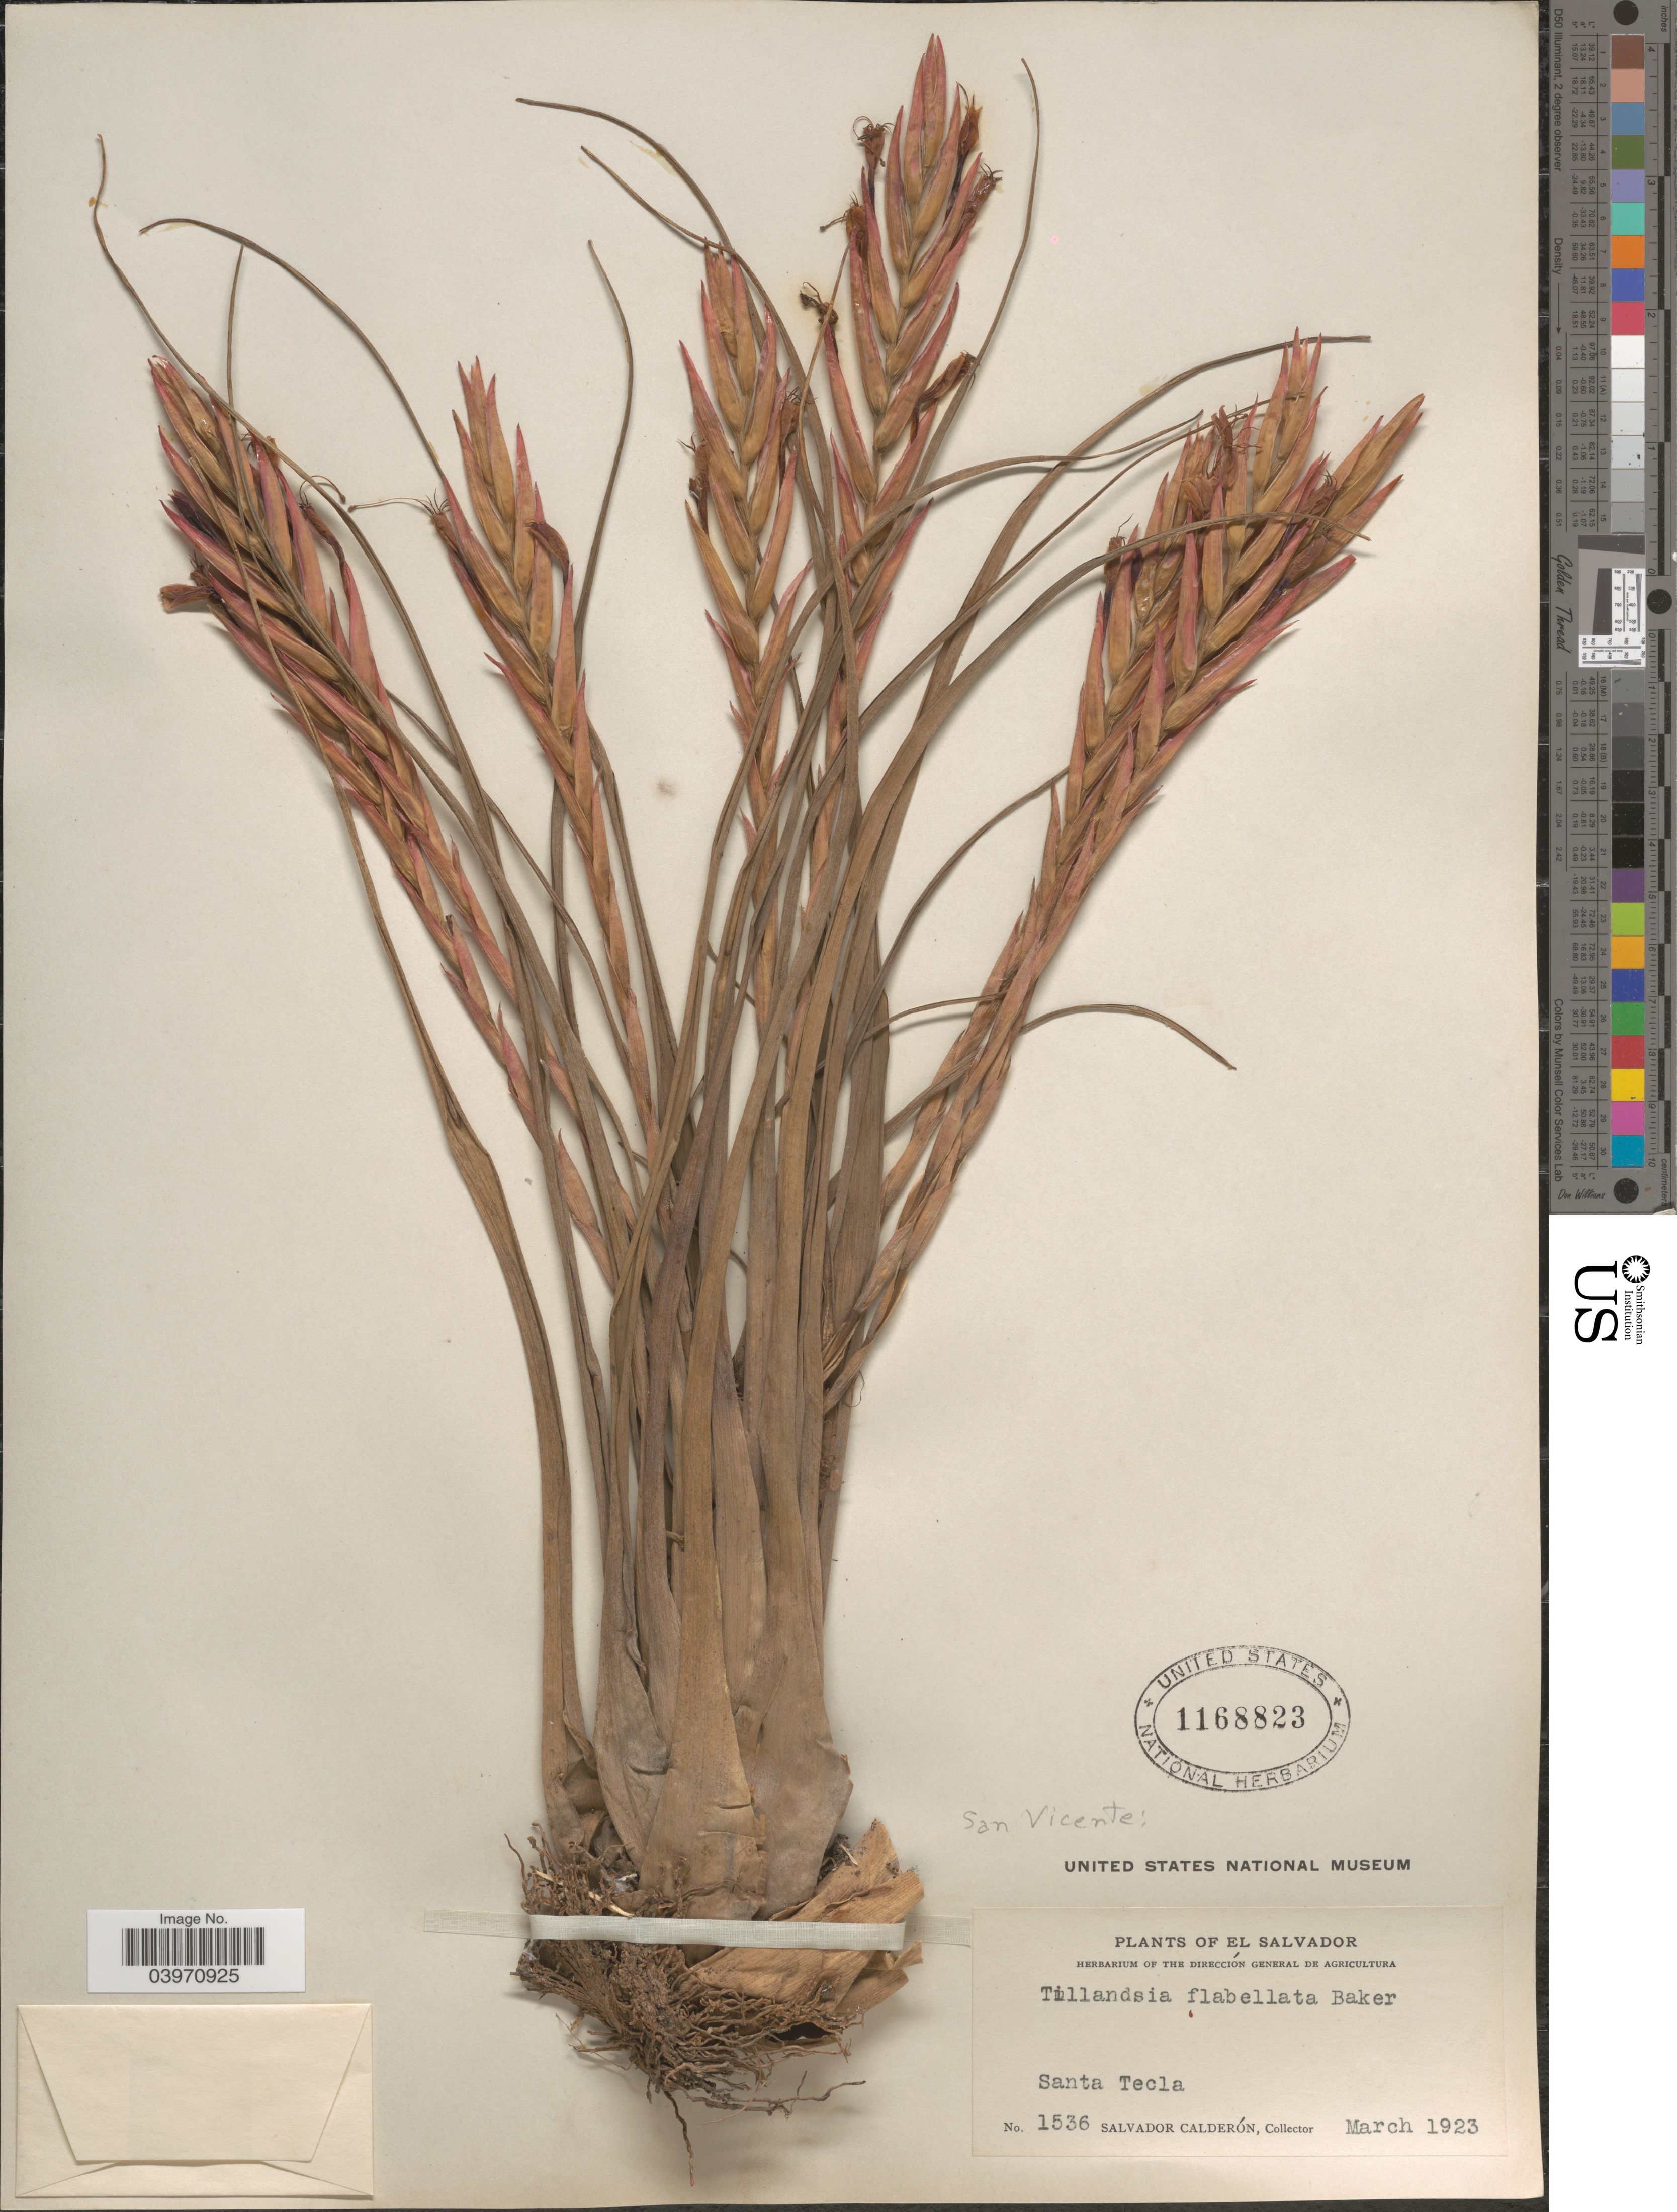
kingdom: Plantae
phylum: Tracheophyta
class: Liliopsida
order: Poales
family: Bromeliaceae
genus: Tillandsia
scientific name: Tillandsia flabellata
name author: Baker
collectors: S. Calderón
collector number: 1536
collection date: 1923-03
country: El Salvador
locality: San Vicente: Santa Tecla.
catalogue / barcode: US 1168823